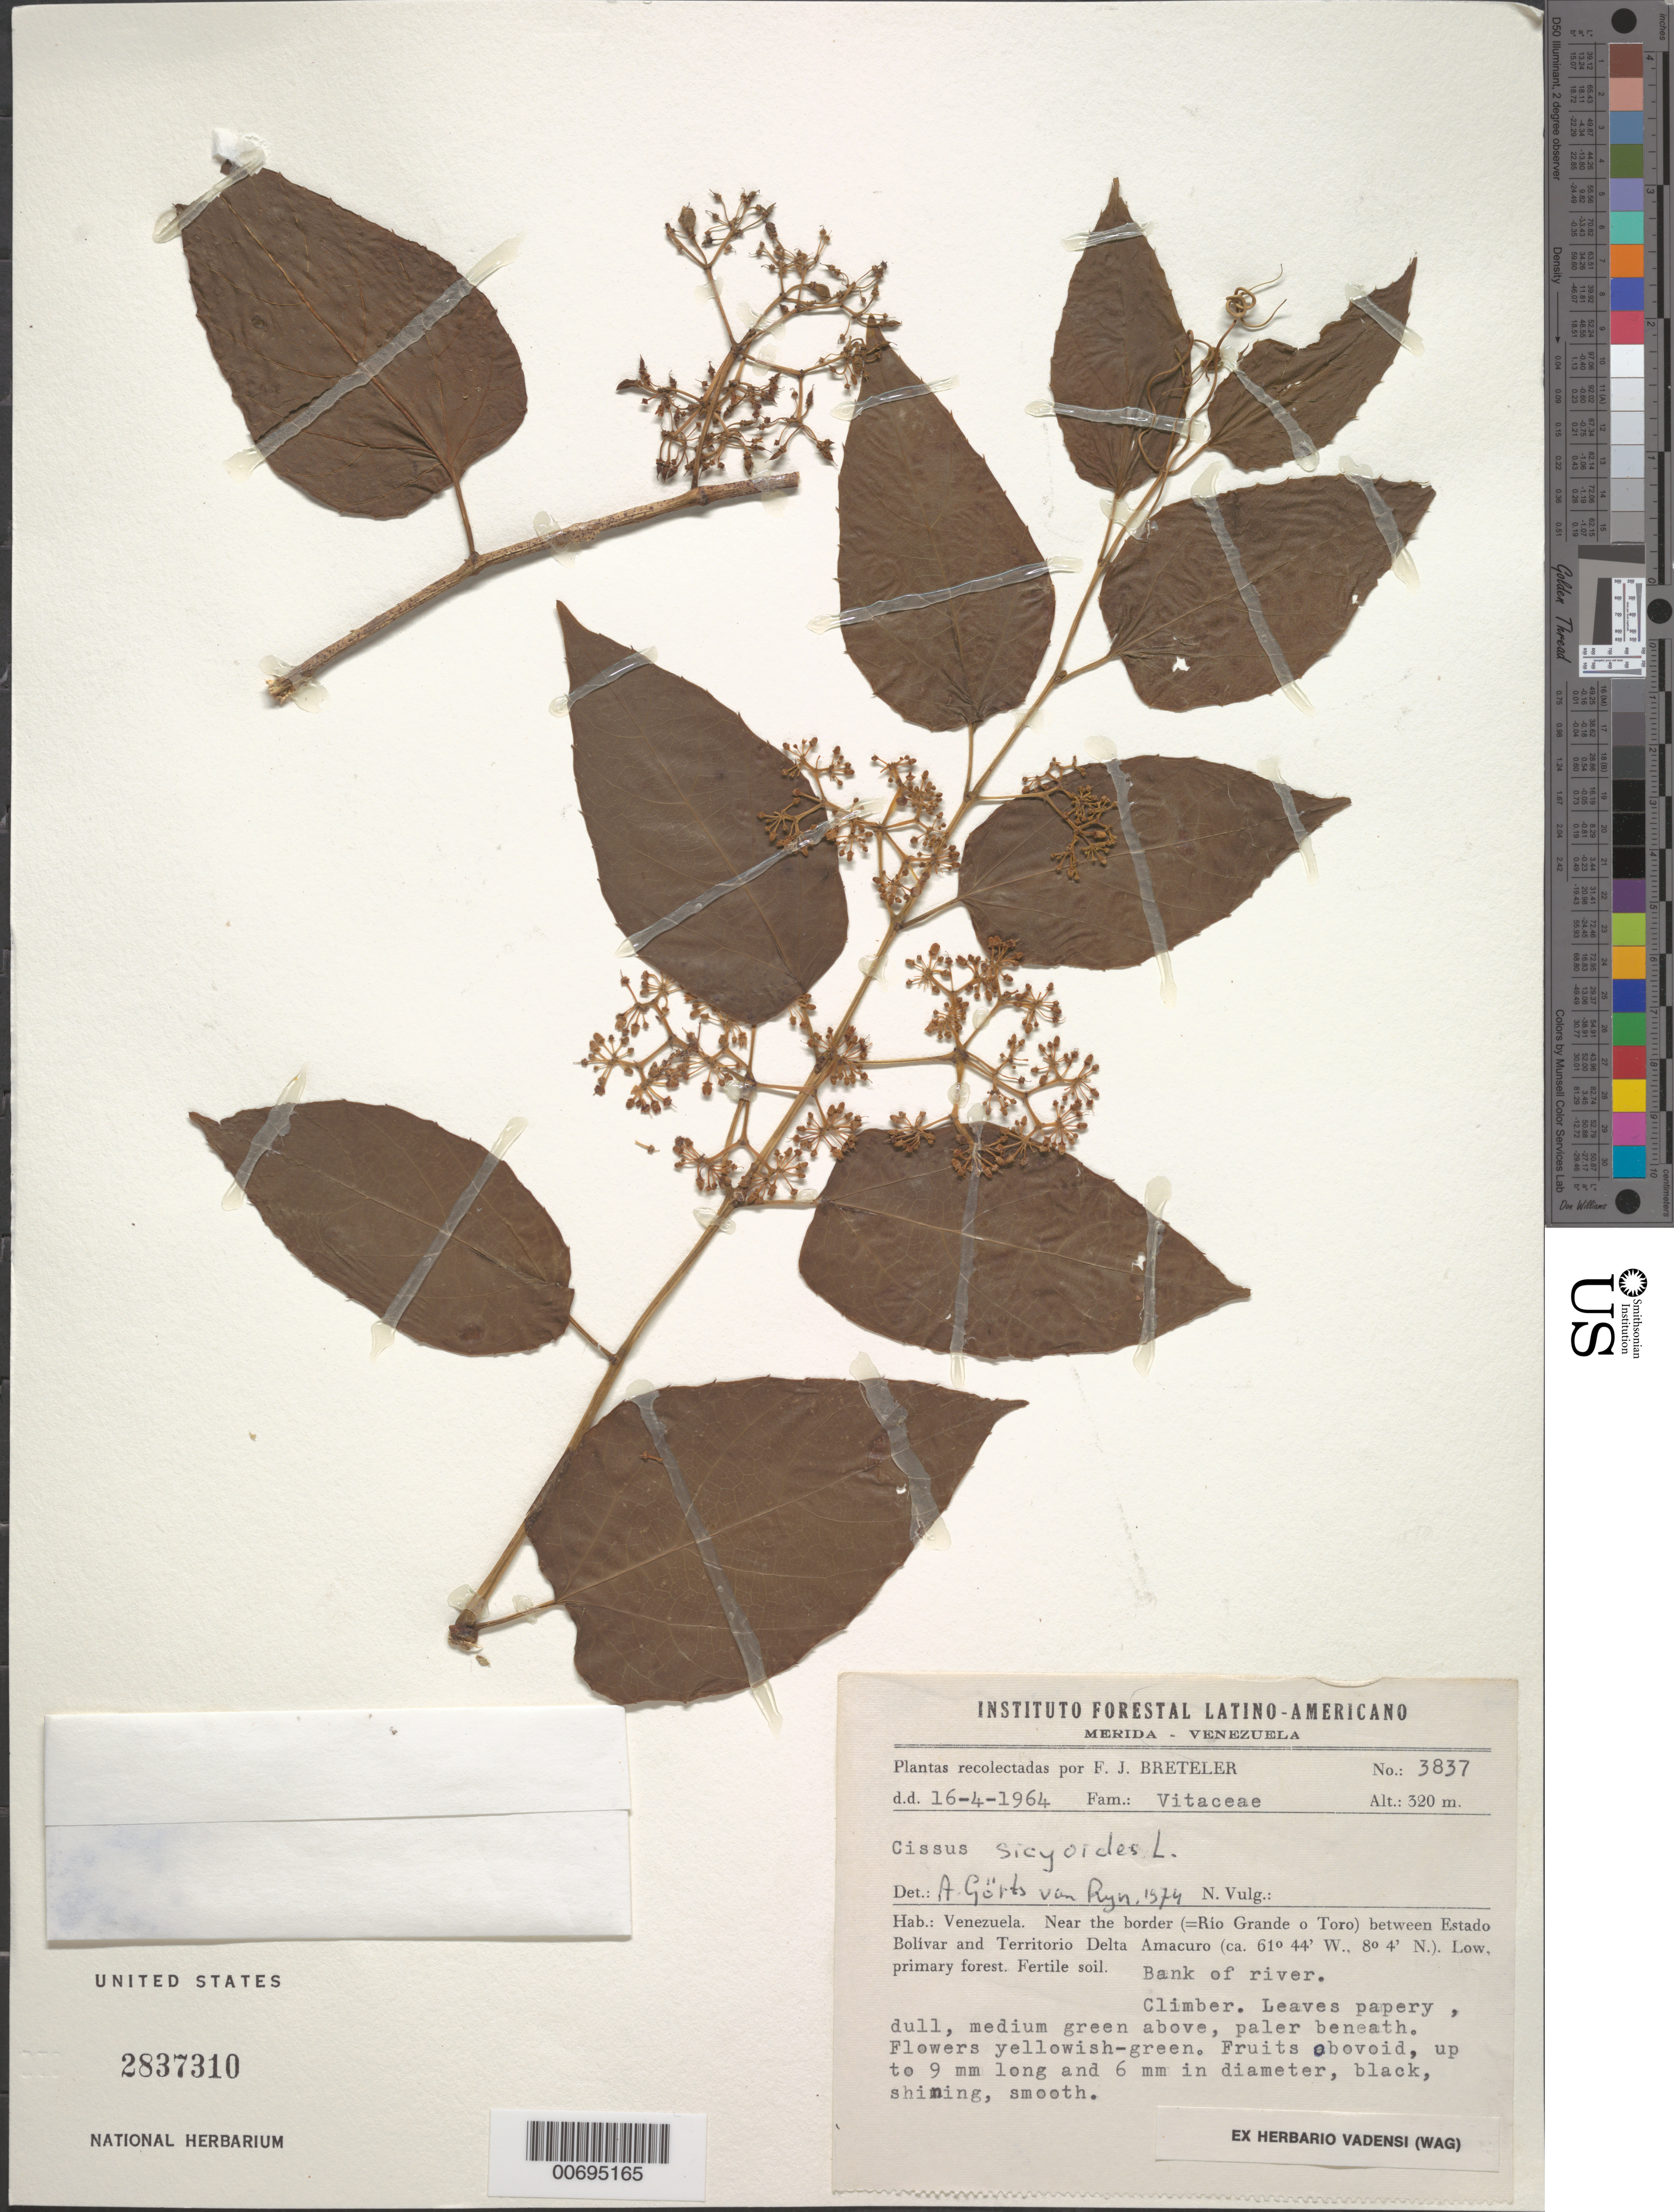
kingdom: Plantae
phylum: Tracheophyta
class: Magnoliopsida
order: Vitales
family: Vitaceae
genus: Cissus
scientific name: Cissus verticillata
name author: (L.) Nicolson & C.E. Jarvis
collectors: F. J. Breteler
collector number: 3837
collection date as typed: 16-Apr-64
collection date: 1964-04-16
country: Venezuela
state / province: Bolívar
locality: Río Grande o Toro, near border between Estado Bolívar and Territorío Delta Amacuro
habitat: Low, primary forest; river bank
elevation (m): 320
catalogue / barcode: US 2837310